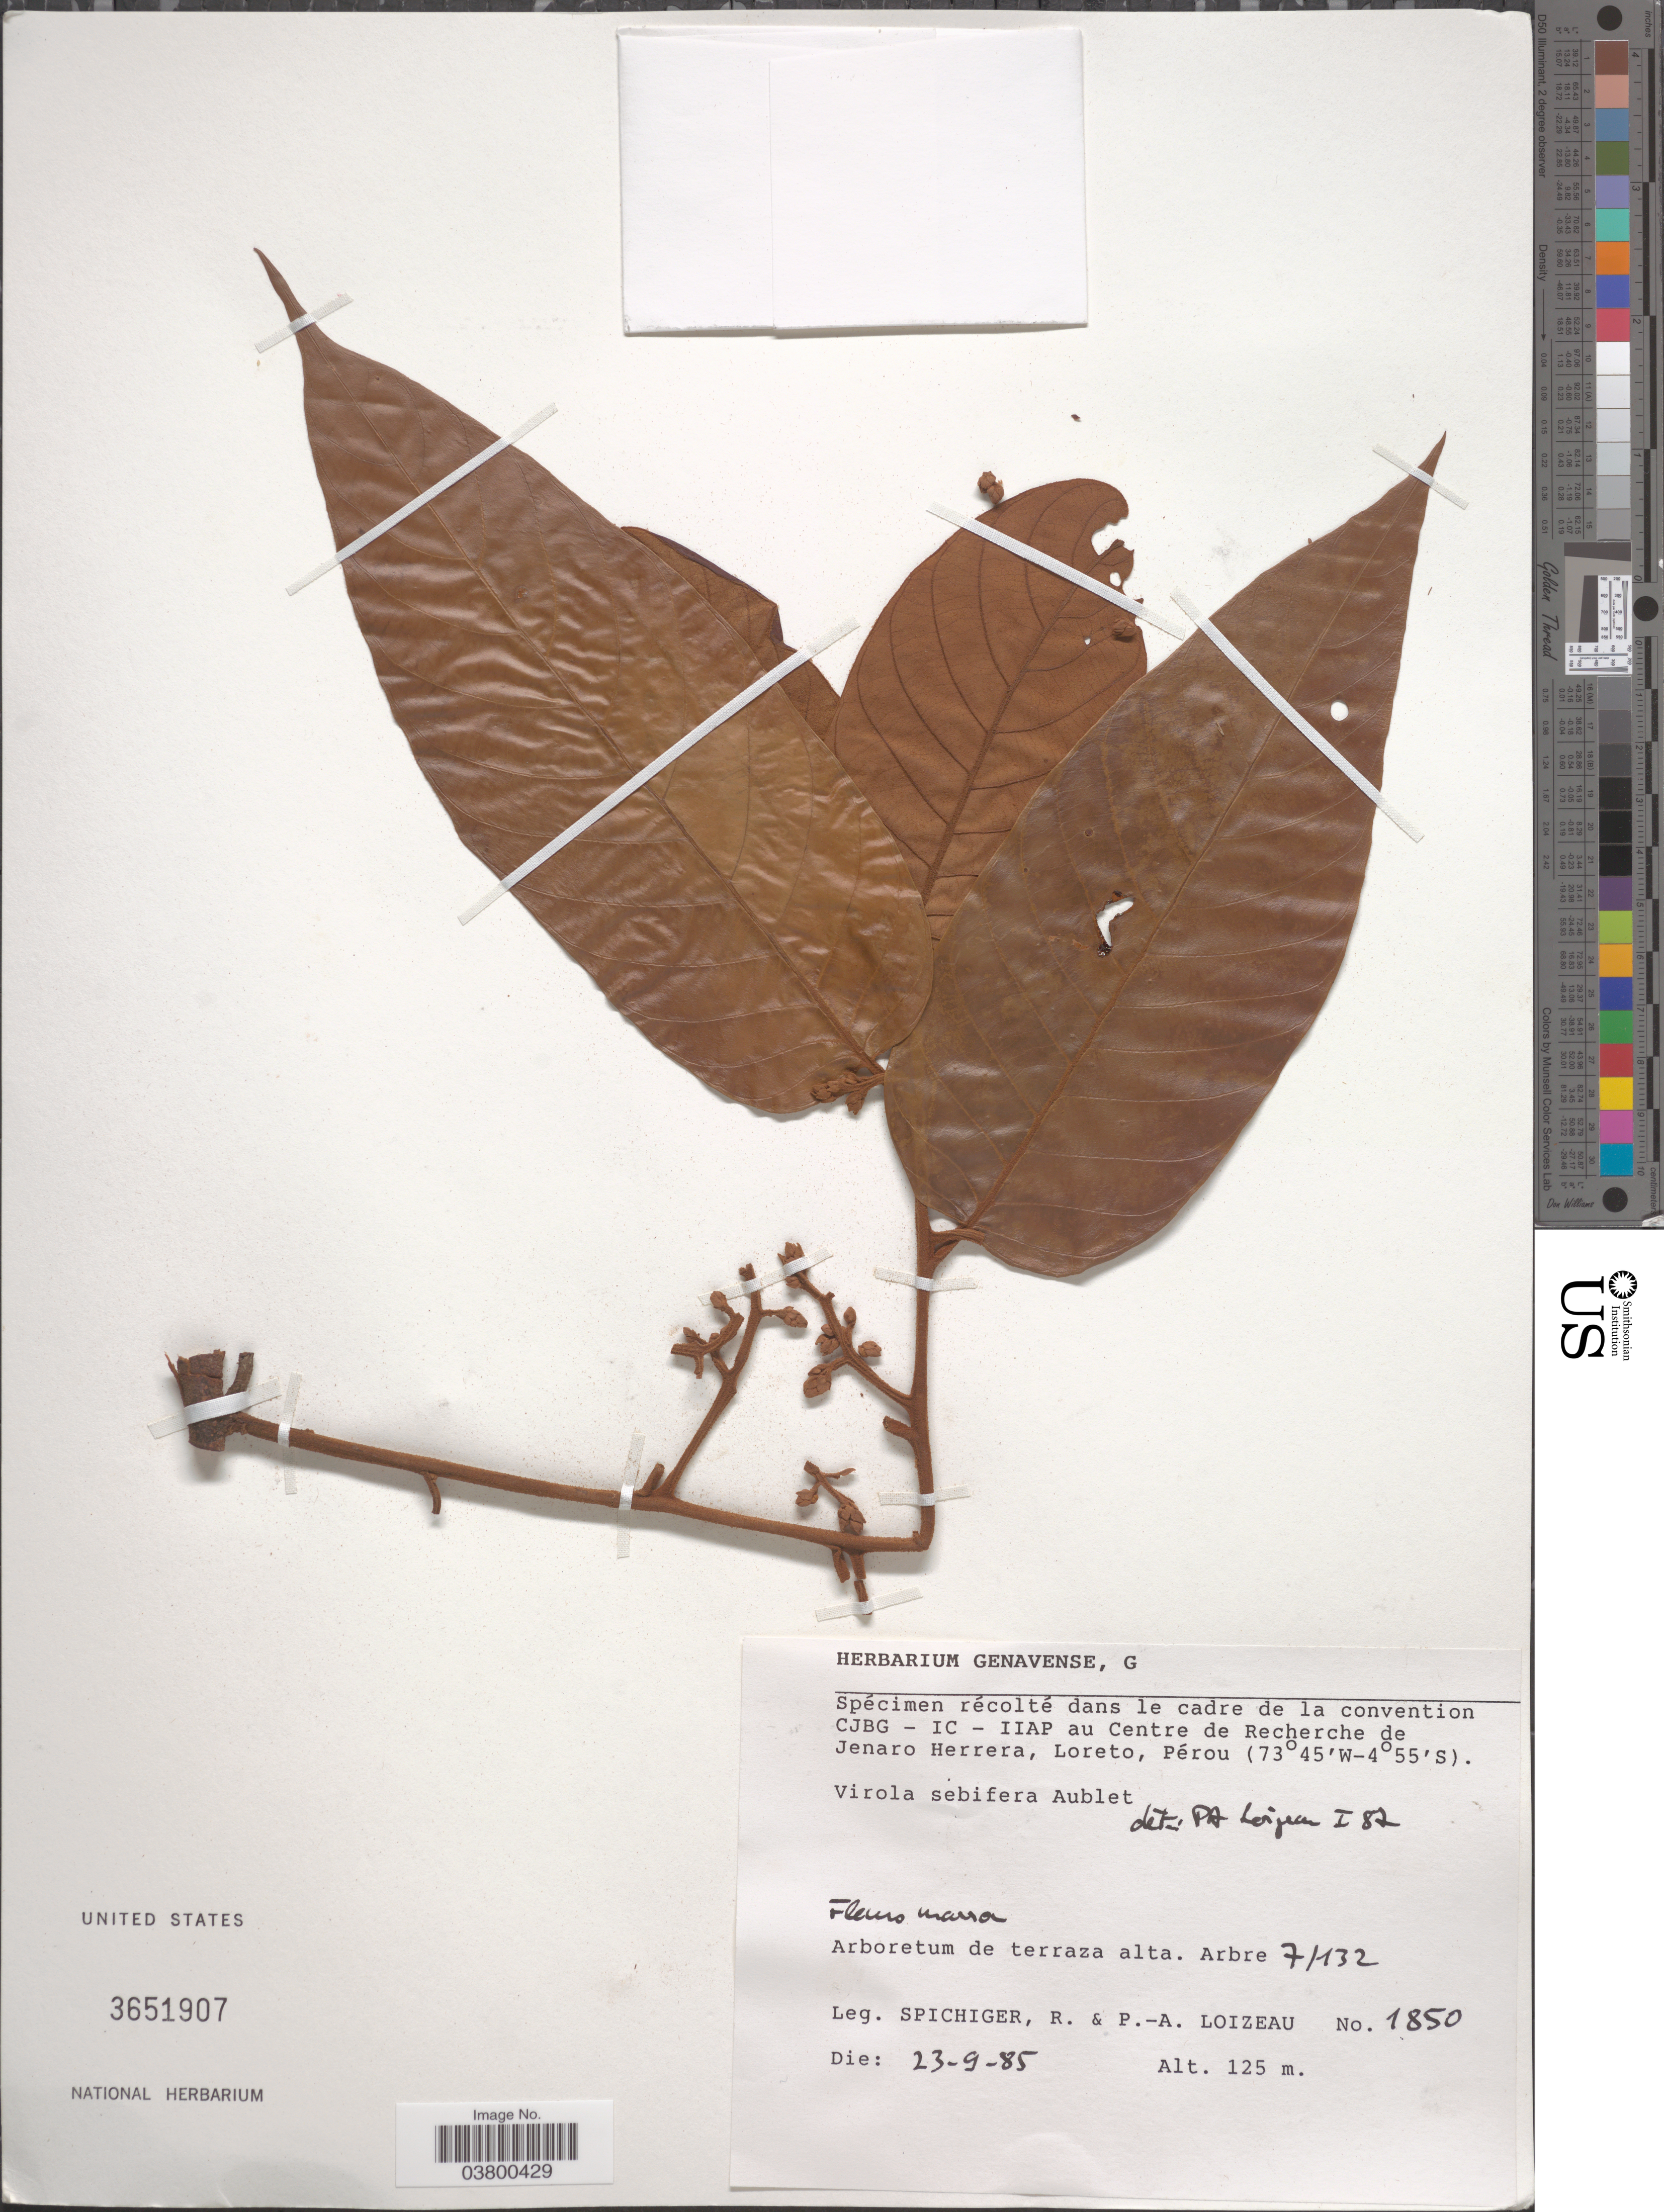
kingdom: Plantae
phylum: Tracheophyta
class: Magnoliopsida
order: Magnoliales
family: Myristicaceae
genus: Virola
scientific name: Virola sebifera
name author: Aubl.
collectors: R. Spichiger & P. Loizeau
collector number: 1850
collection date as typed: Transcribed d/m/y: 23/9/85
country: Peru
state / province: Loreto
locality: Centre de Recherche de Jenaro Herrera, Loreto, Pérou. Arboretum de terraza alta - Arbre 7/132.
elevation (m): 125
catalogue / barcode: US 3651907